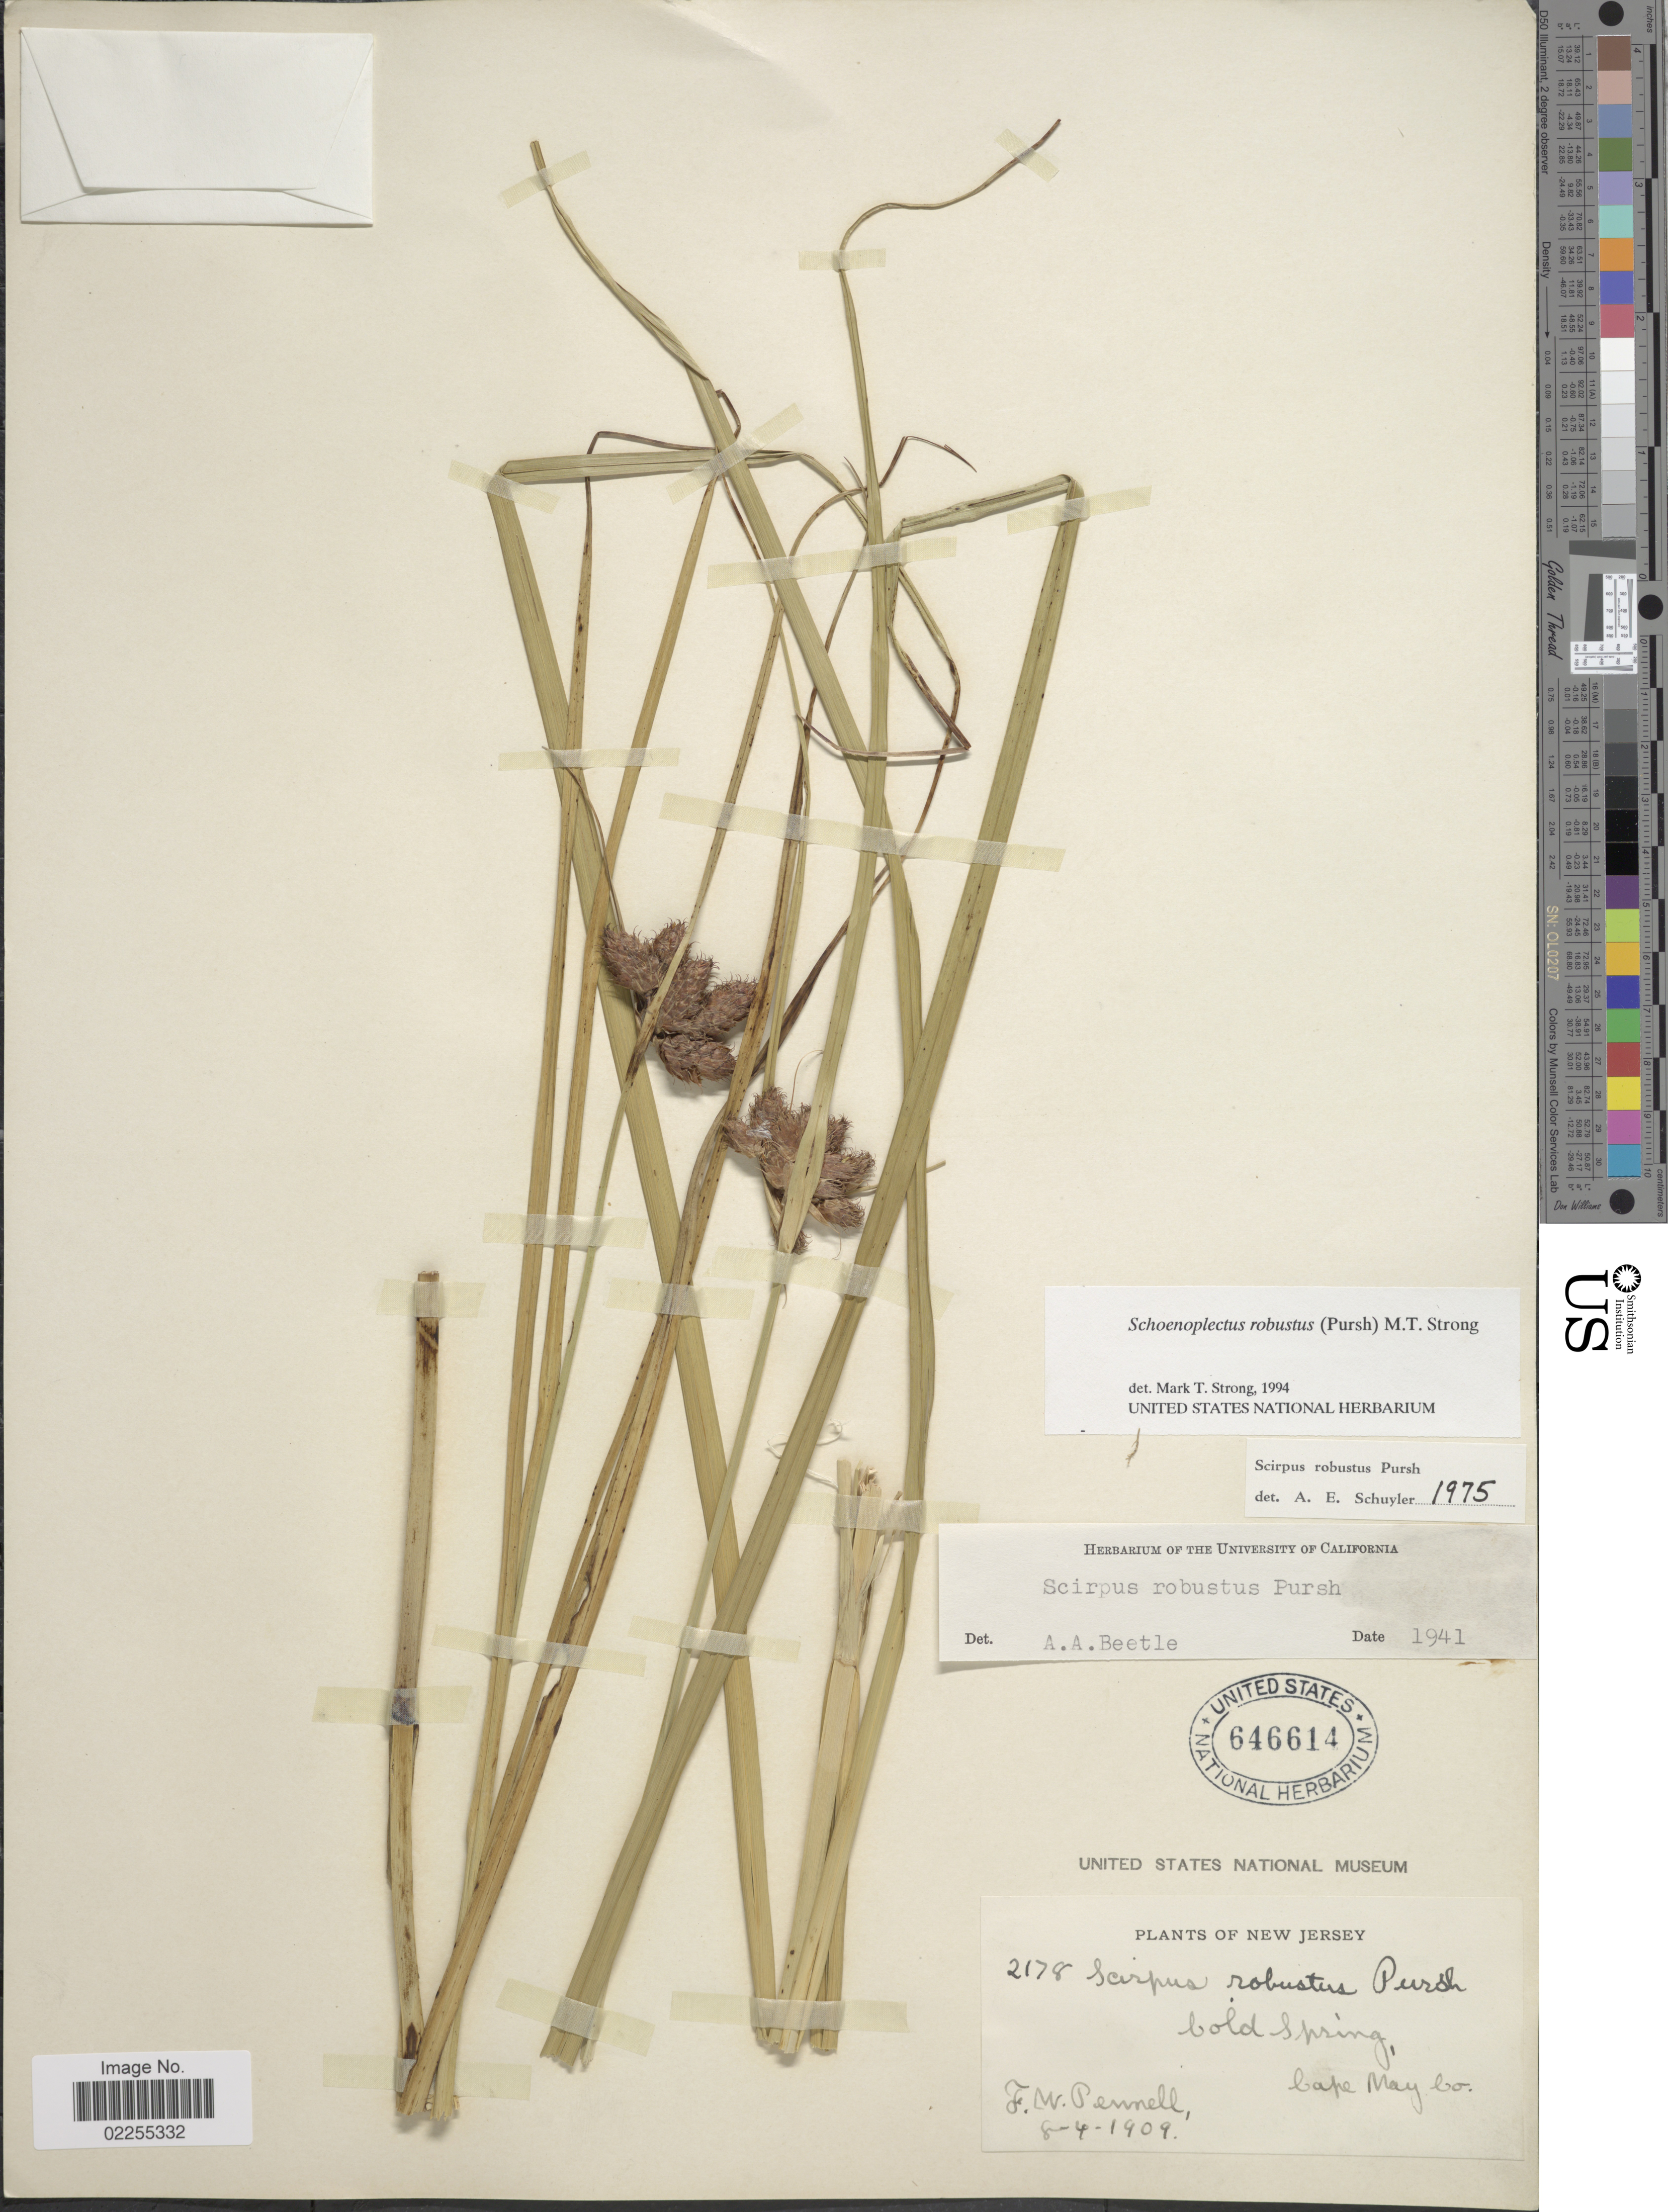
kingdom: Plantae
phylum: Tracheophyta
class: Liliopsida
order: Poales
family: Cyperaceae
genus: Bolboschoenus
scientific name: Bolboschoenus robustus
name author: (Pursh) Soják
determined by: Strong, M. T., (US), Smithsonian Institution - National Museum of Natural History (UNITED STATES)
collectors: F. W. Pennell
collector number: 2178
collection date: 1909-08-04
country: United States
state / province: New Jersey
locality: Cold Spring, Cape May Co.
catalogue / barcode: US 646614